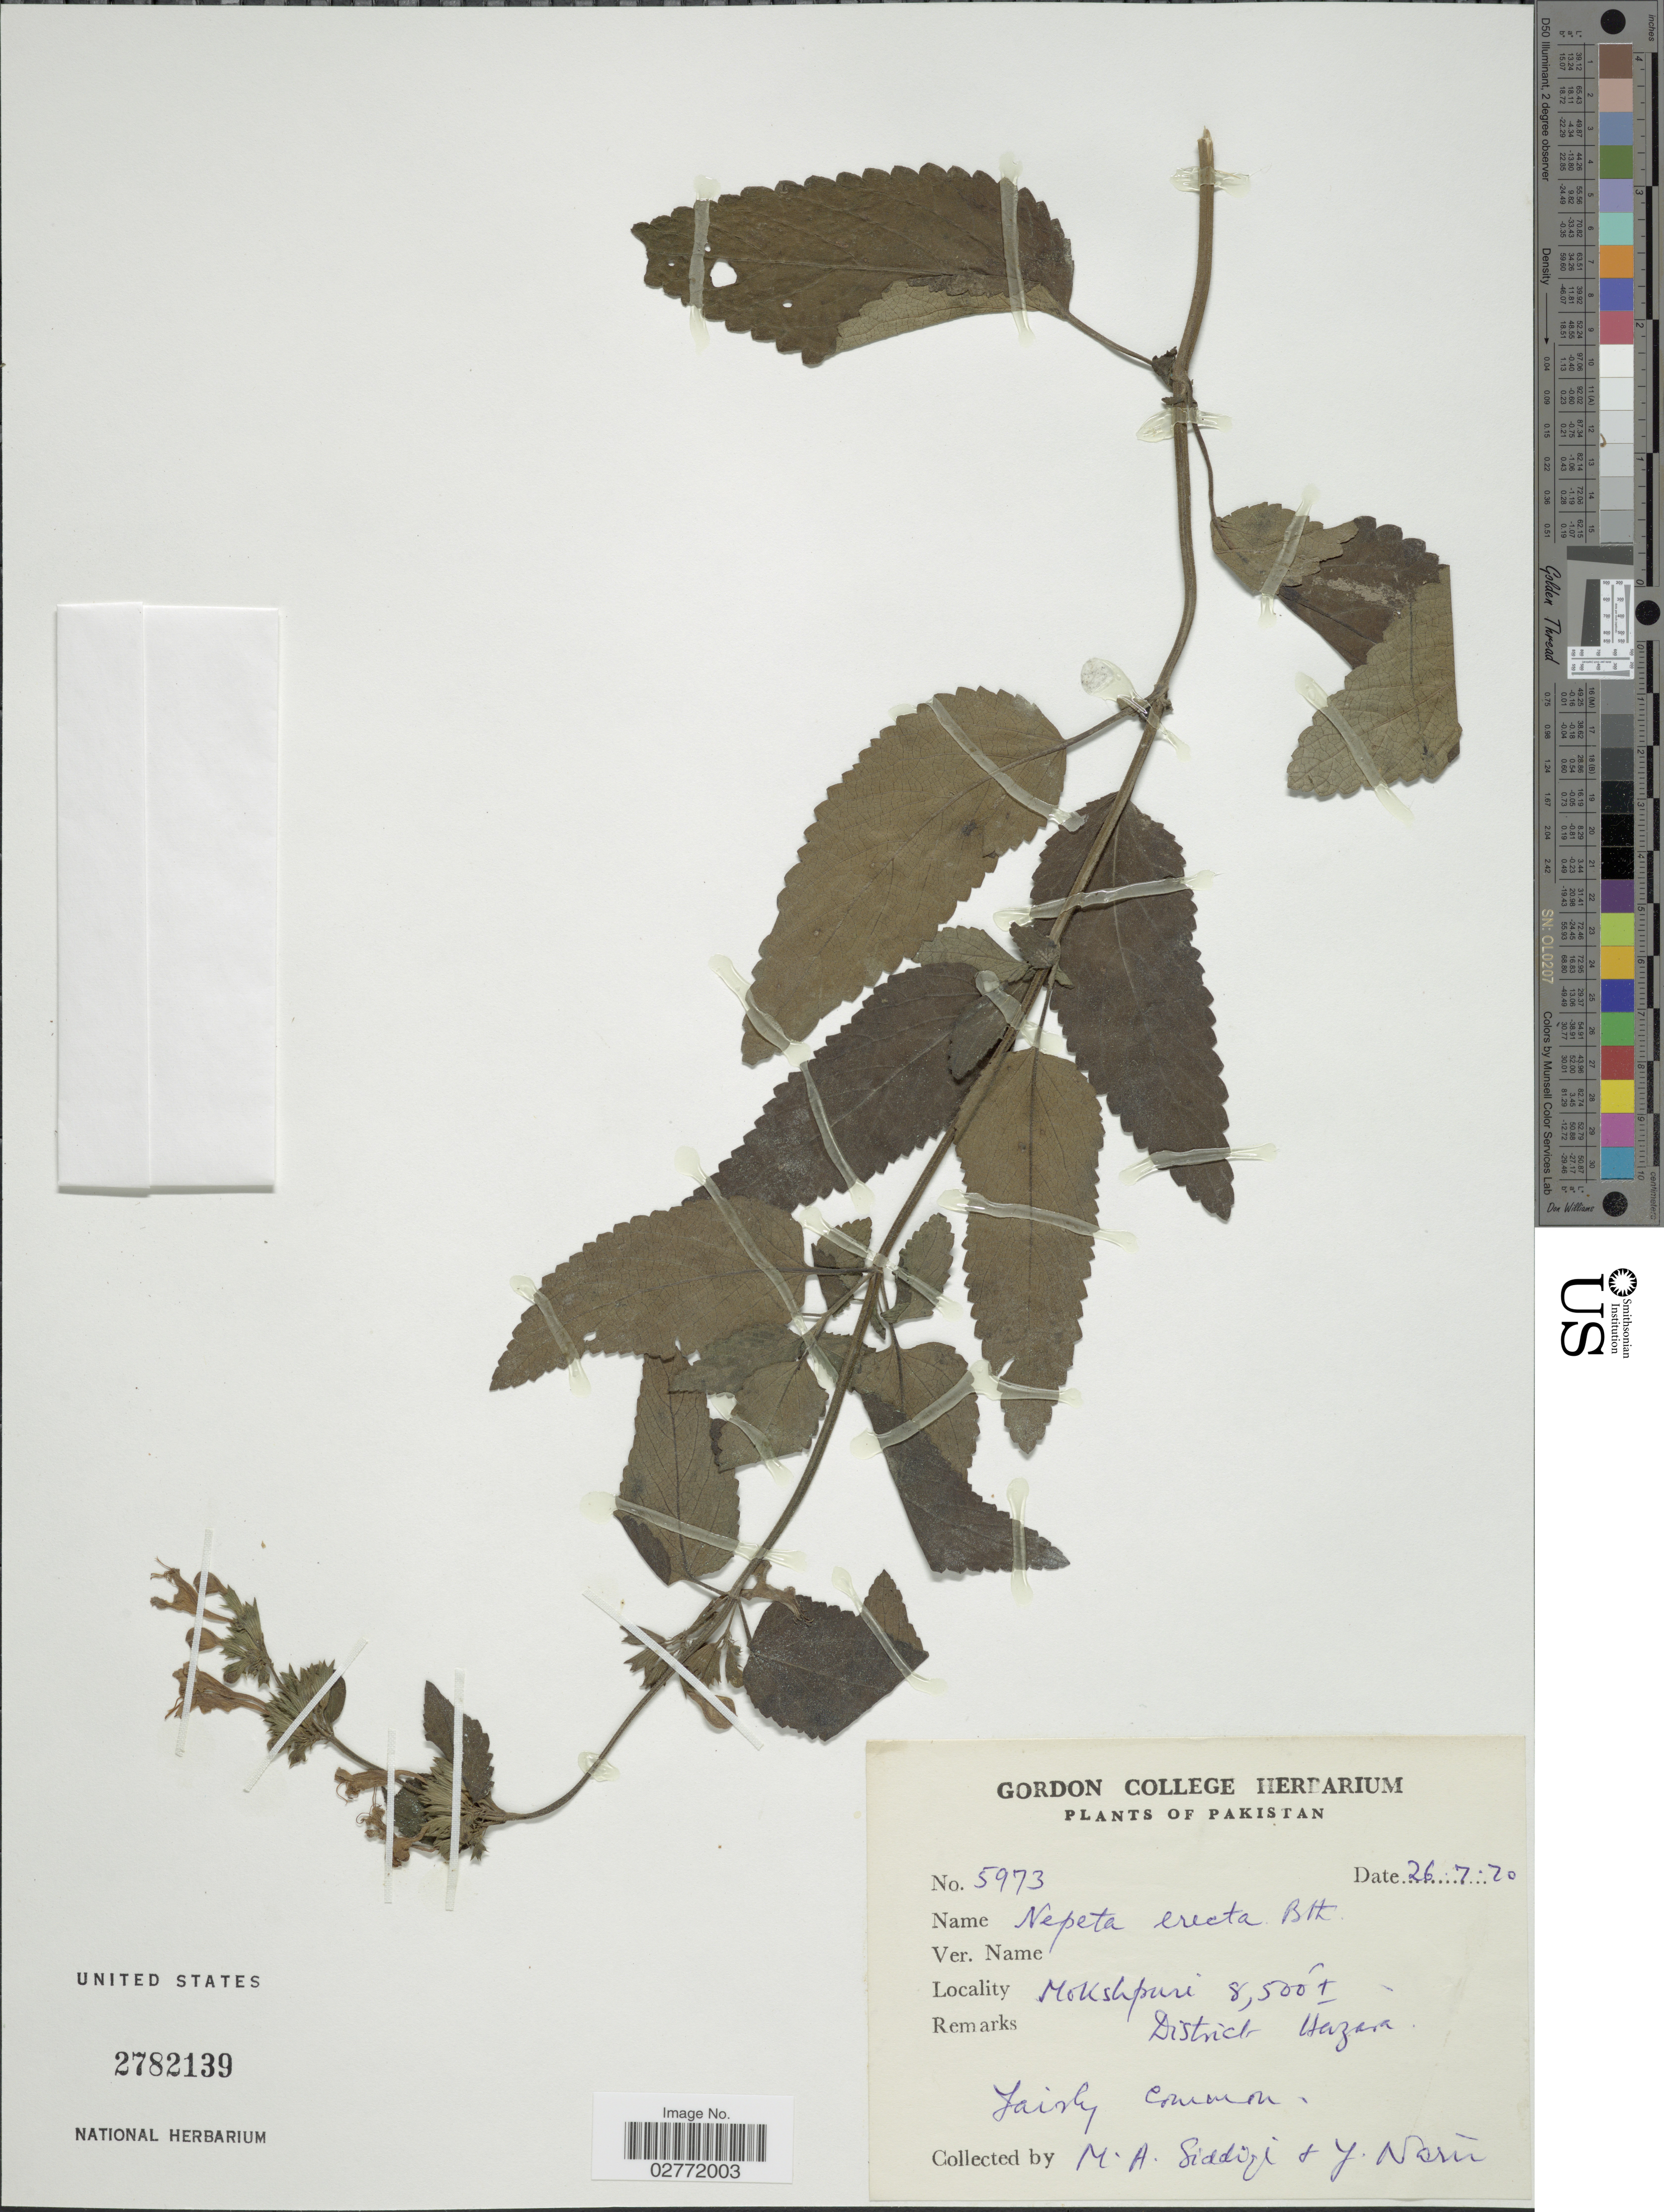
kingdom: Plantae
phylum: Tracheophyta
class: Magnoliopsida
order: Lamiales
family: Lamiaceae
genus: Nepeta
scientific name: Nepeta elliptica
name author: Royle ex Benth.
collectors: M. Siddiqi & Y. Nasir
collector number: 5973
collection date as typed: Transcribed d/m/y: 26/7/20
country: Pakistan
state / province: Khyber Pakhtunkhwa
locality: Mokshpuri, District Hazara.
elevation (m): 2591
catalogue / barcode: US 2782139